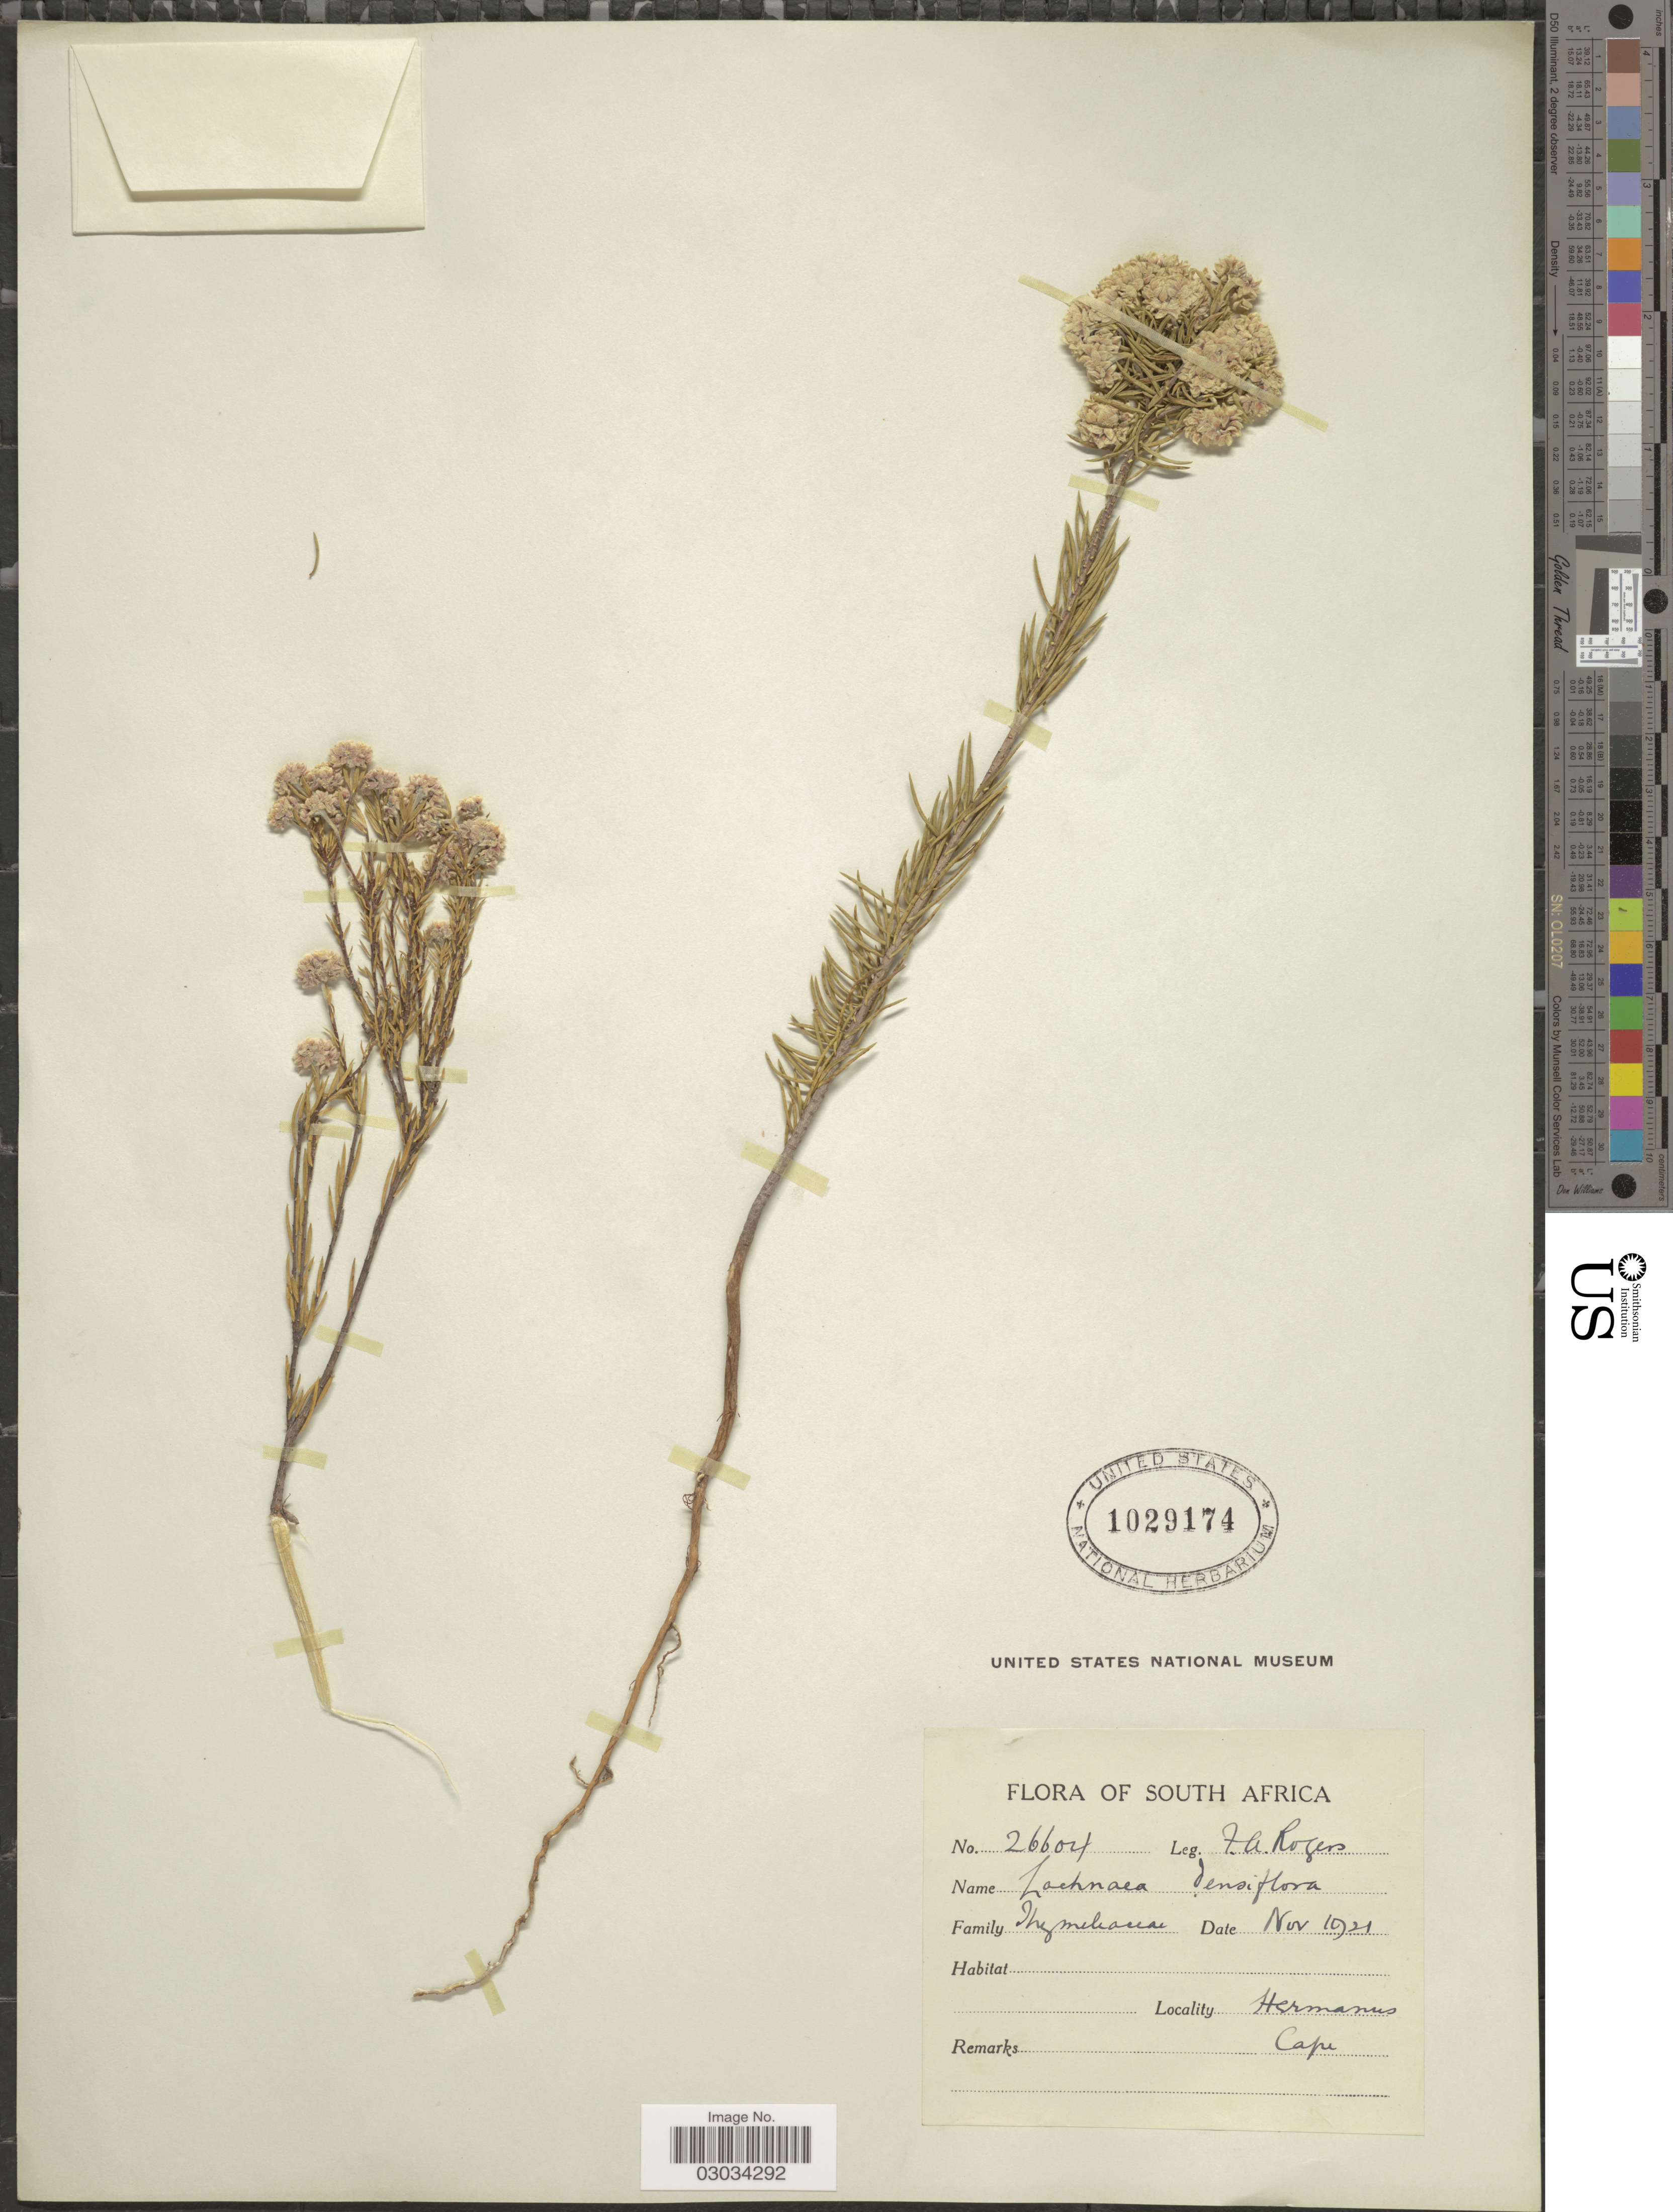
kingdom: Plantae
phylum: Tracheophyta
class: Magnoliopsida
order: Malvales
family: Thymelaeaceae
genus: Lachnaea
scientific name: Lachnaea densiflora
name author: Meisn.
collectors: F. A. Rogers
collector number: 26604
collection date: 1921-11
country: South Africa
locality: Hermanus. Cape.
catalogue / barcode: US 1029174